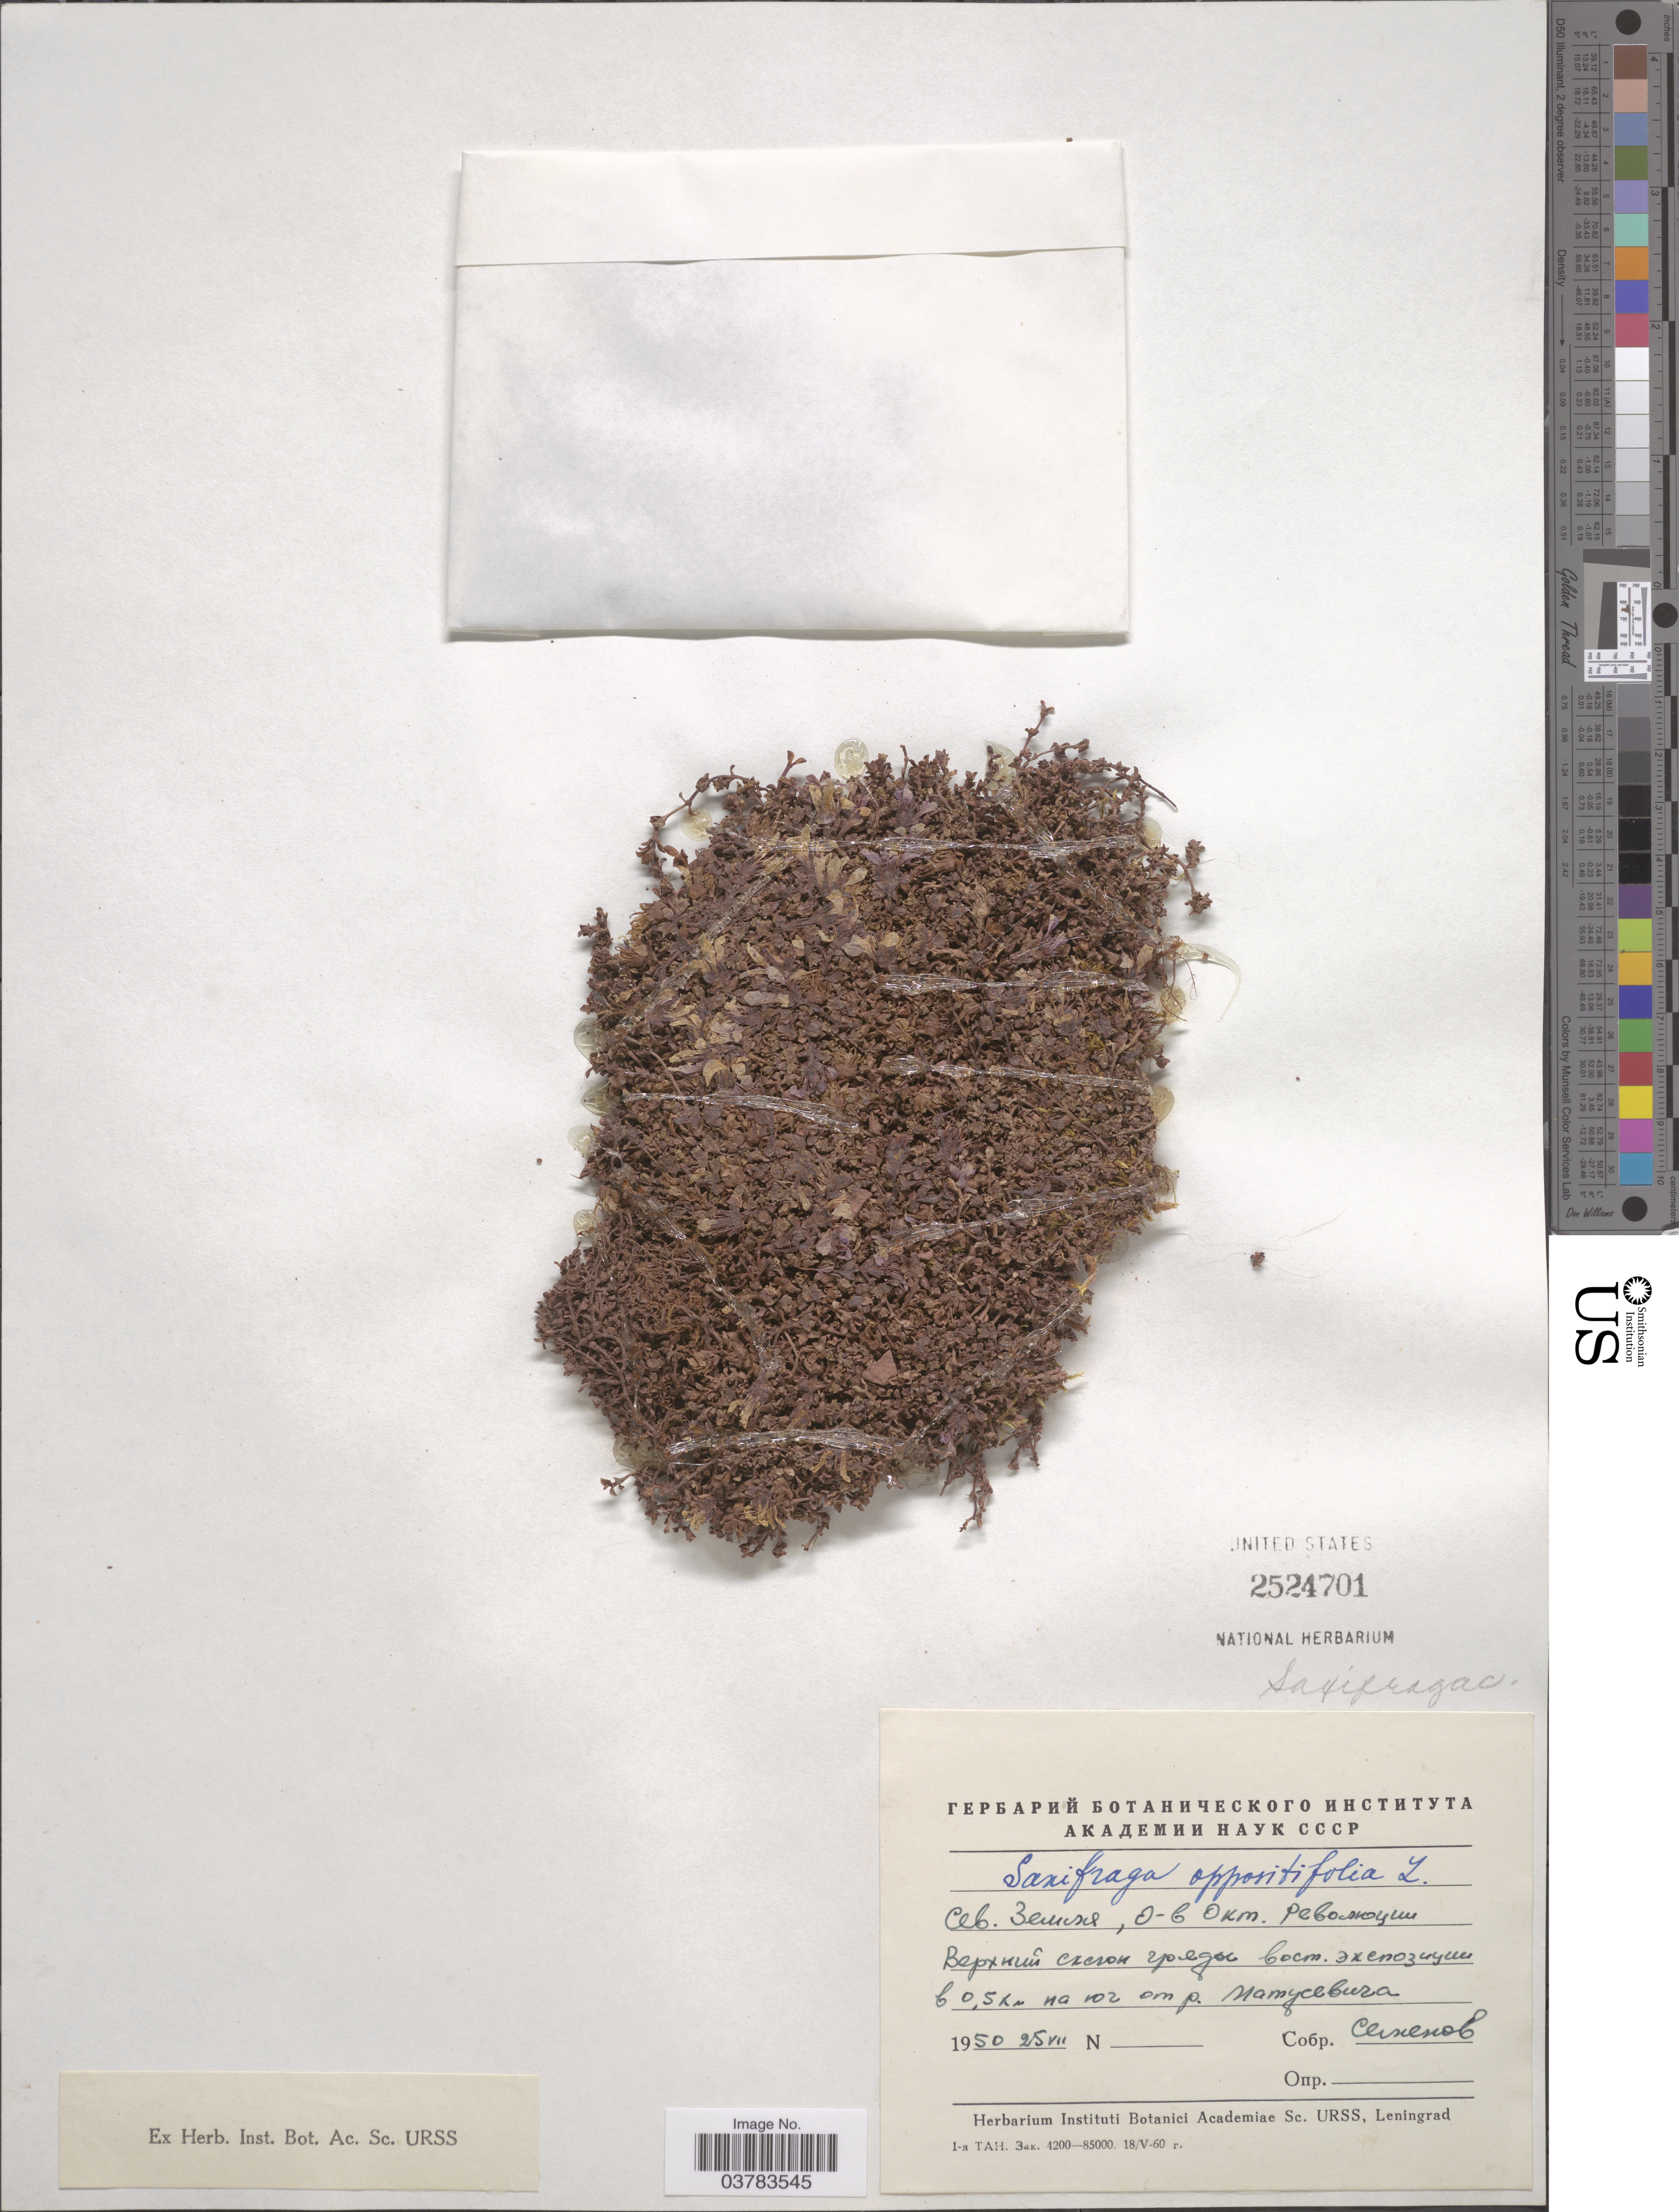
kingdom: Plantae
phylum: Tracheophyta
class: Magnoliopsida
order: Saxifragales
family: Saxifragaceae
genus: Saxifraga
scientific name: Saxifraga oppositifolia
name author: L.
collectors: -- Semenov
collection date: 1950-07-25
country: Russian Federation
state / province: Krasnoyarsk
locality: Severnaya Zemlya, Ostrov Oktyabrskoy Revolyutsii (Island), 0.5 km from river Matusevicha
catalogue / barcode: US 2524701